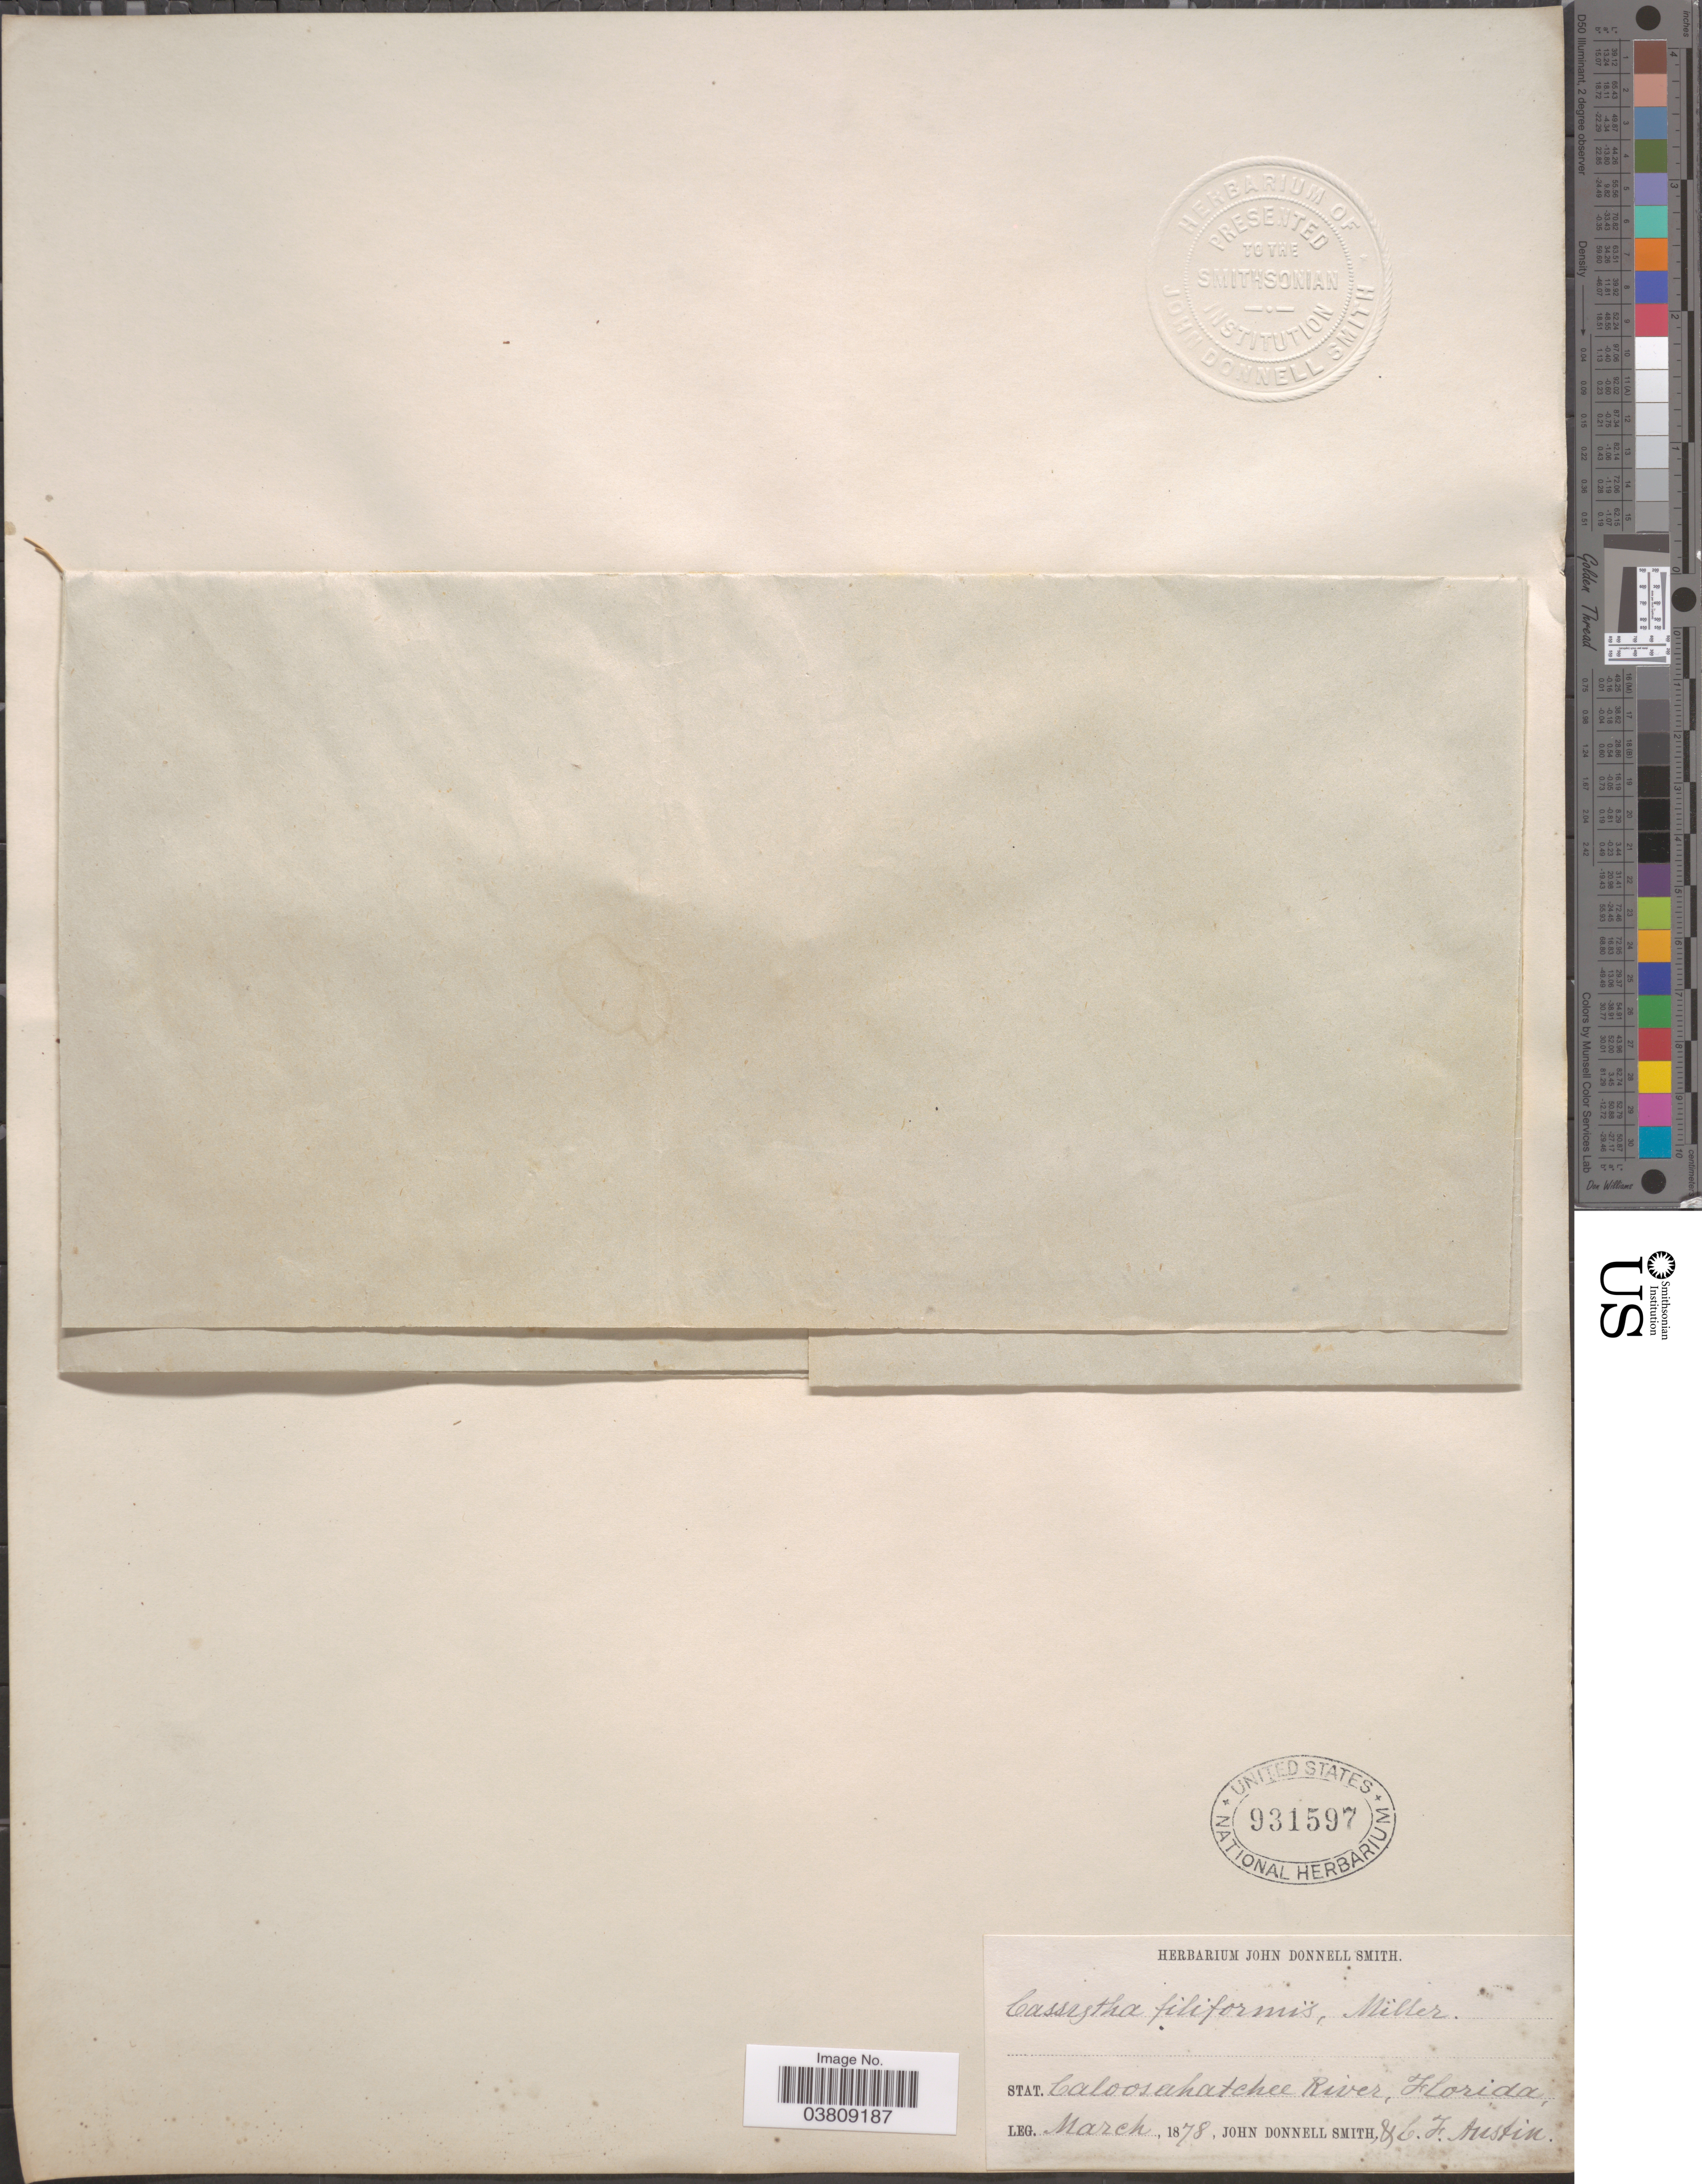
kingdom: Plantae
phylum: Tracheophyta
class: Magnoliopsida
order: Laurales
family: Lauraceae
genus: Cassytha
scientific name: Cassytha filiformis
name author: L.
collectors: J. Donnell Smith & C. F. Austin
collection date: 1878-03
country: United States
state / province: Florida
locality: Caloosahatchee River.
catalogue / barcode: US 931597